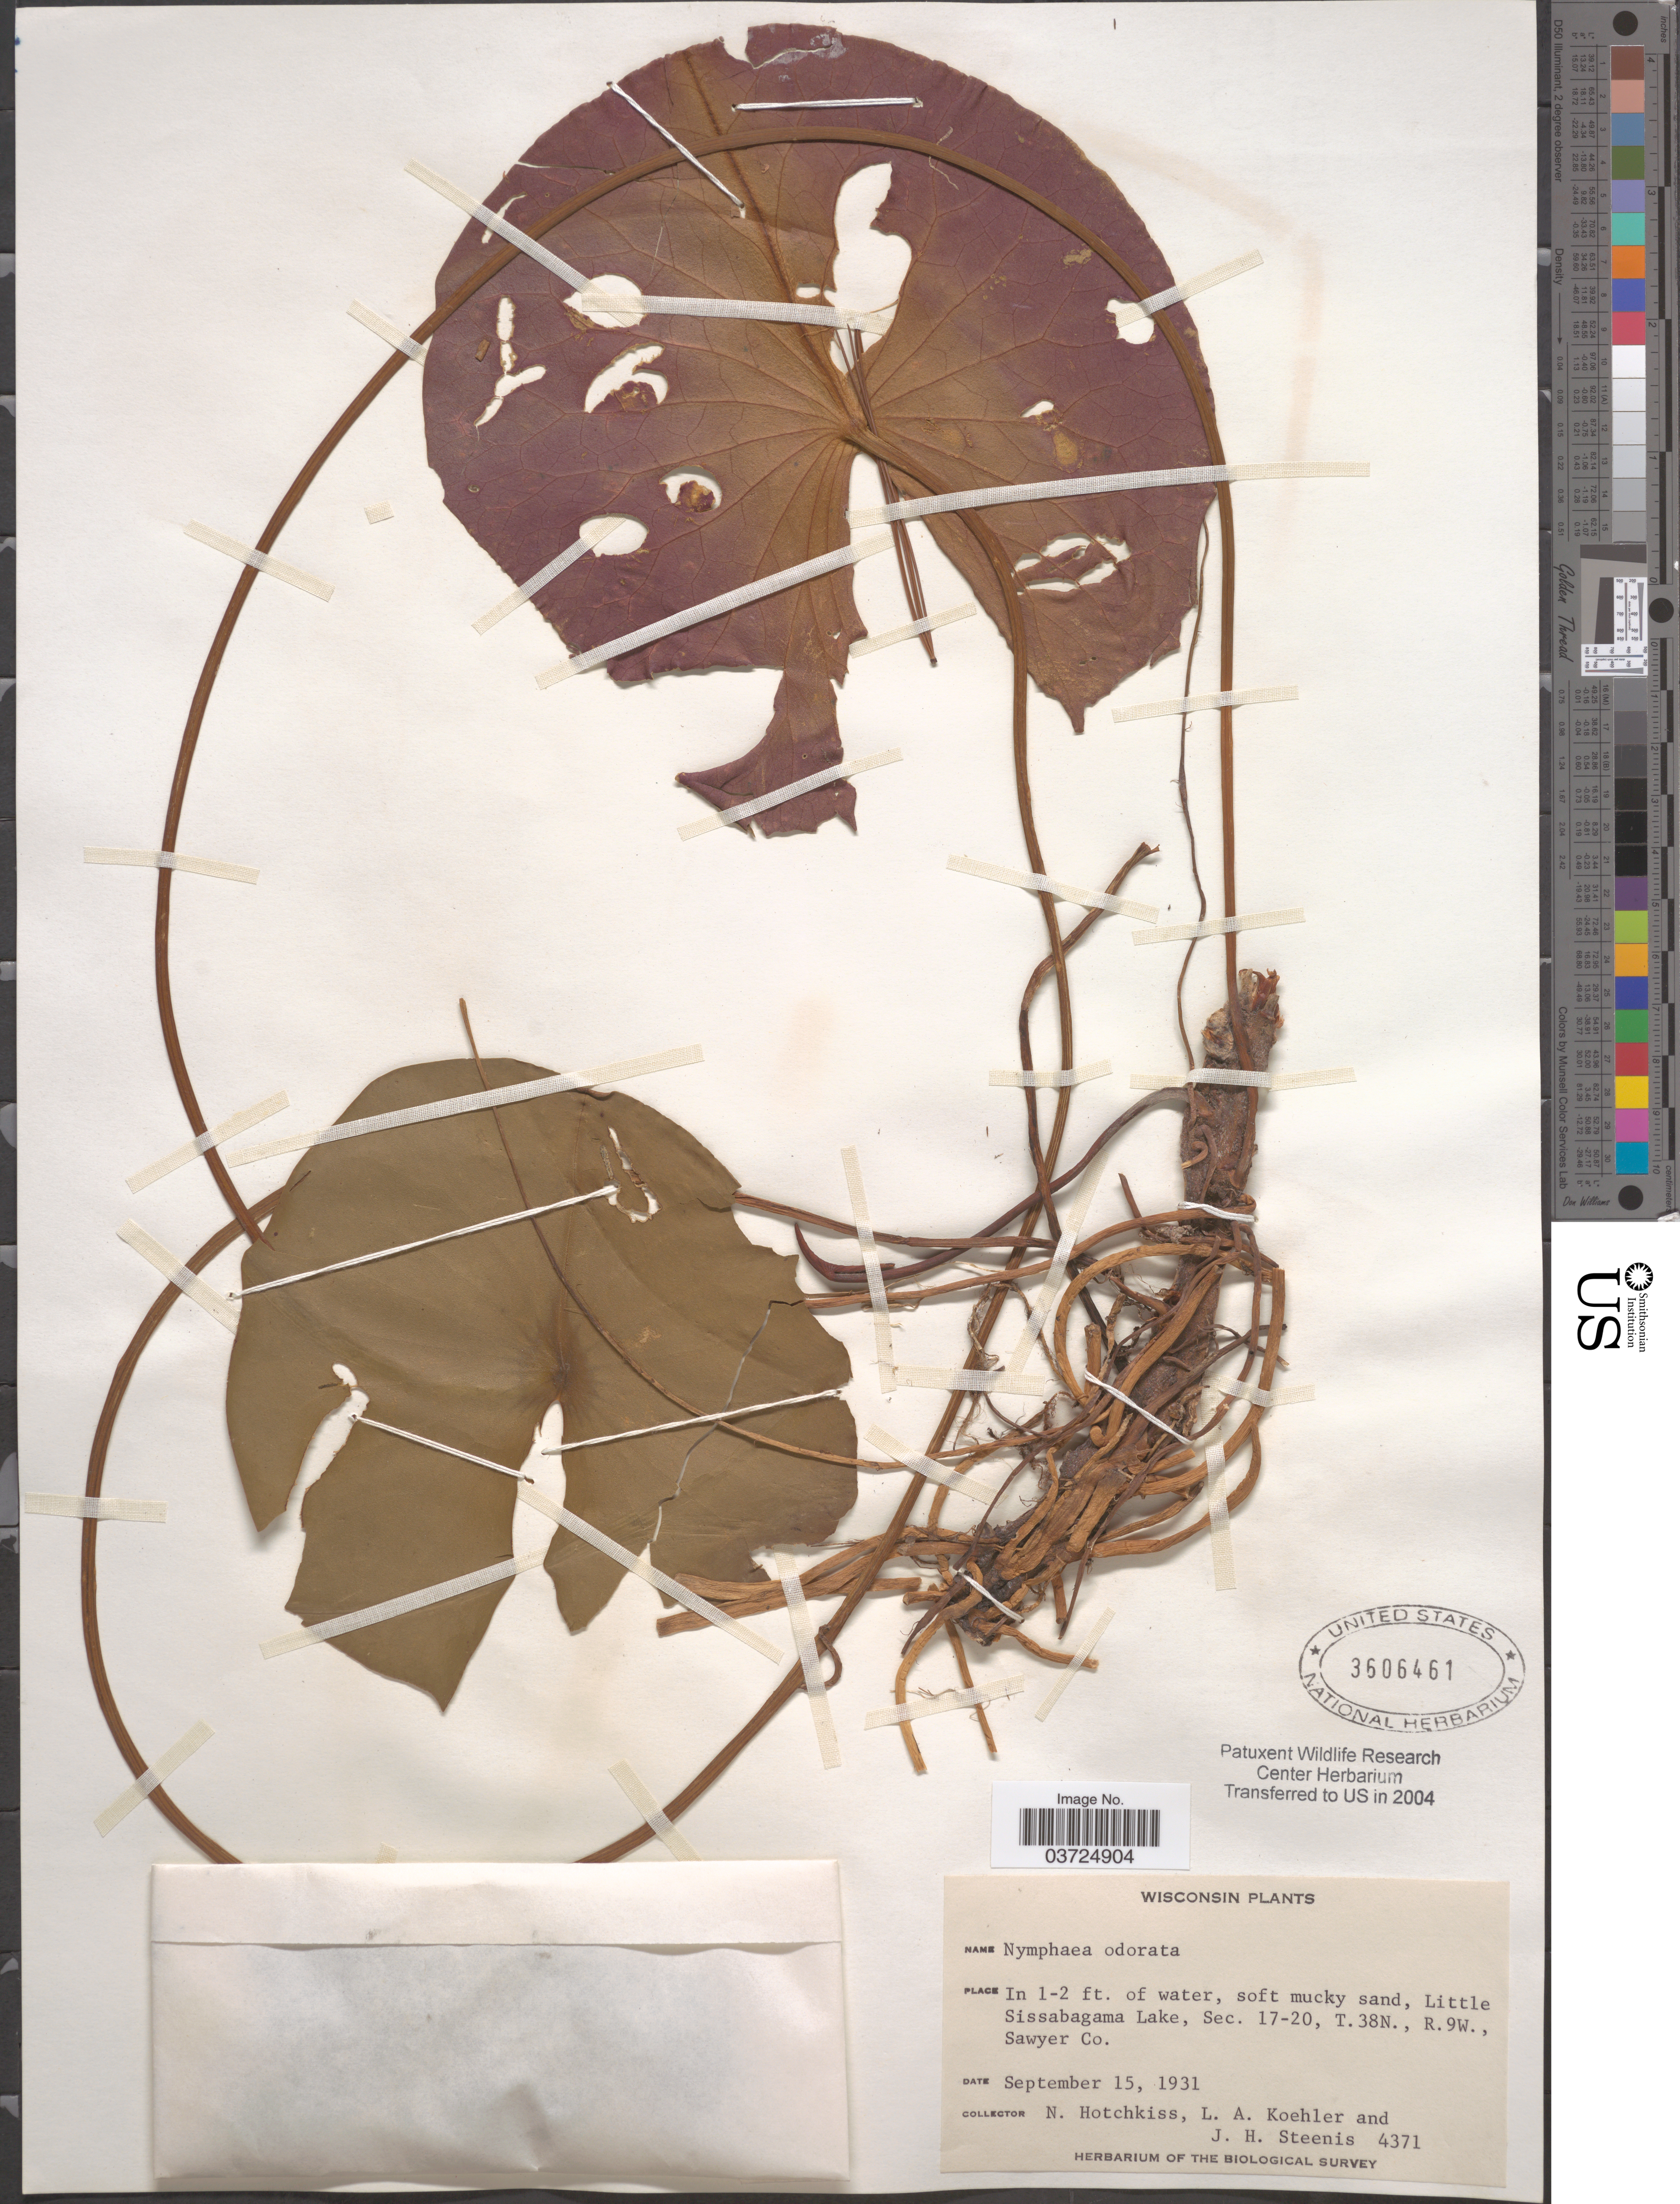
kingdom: Plantae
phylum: Tracheophyta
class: Magnoliopsida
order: Nymphaeales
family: Nymphaeaceae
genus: Nymphaea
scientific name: Nymphaea odorata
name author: Aiton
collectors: N. Hotchkiss, L. Koehler & J. H. Steenis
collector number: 4371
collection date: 1931-09-15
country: United States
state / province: Wisconsin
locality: Little Sissabagama Lake, Sec. 17-20, T. 38N., R. 9W., Sawyer Co.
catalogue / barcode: US 3606461